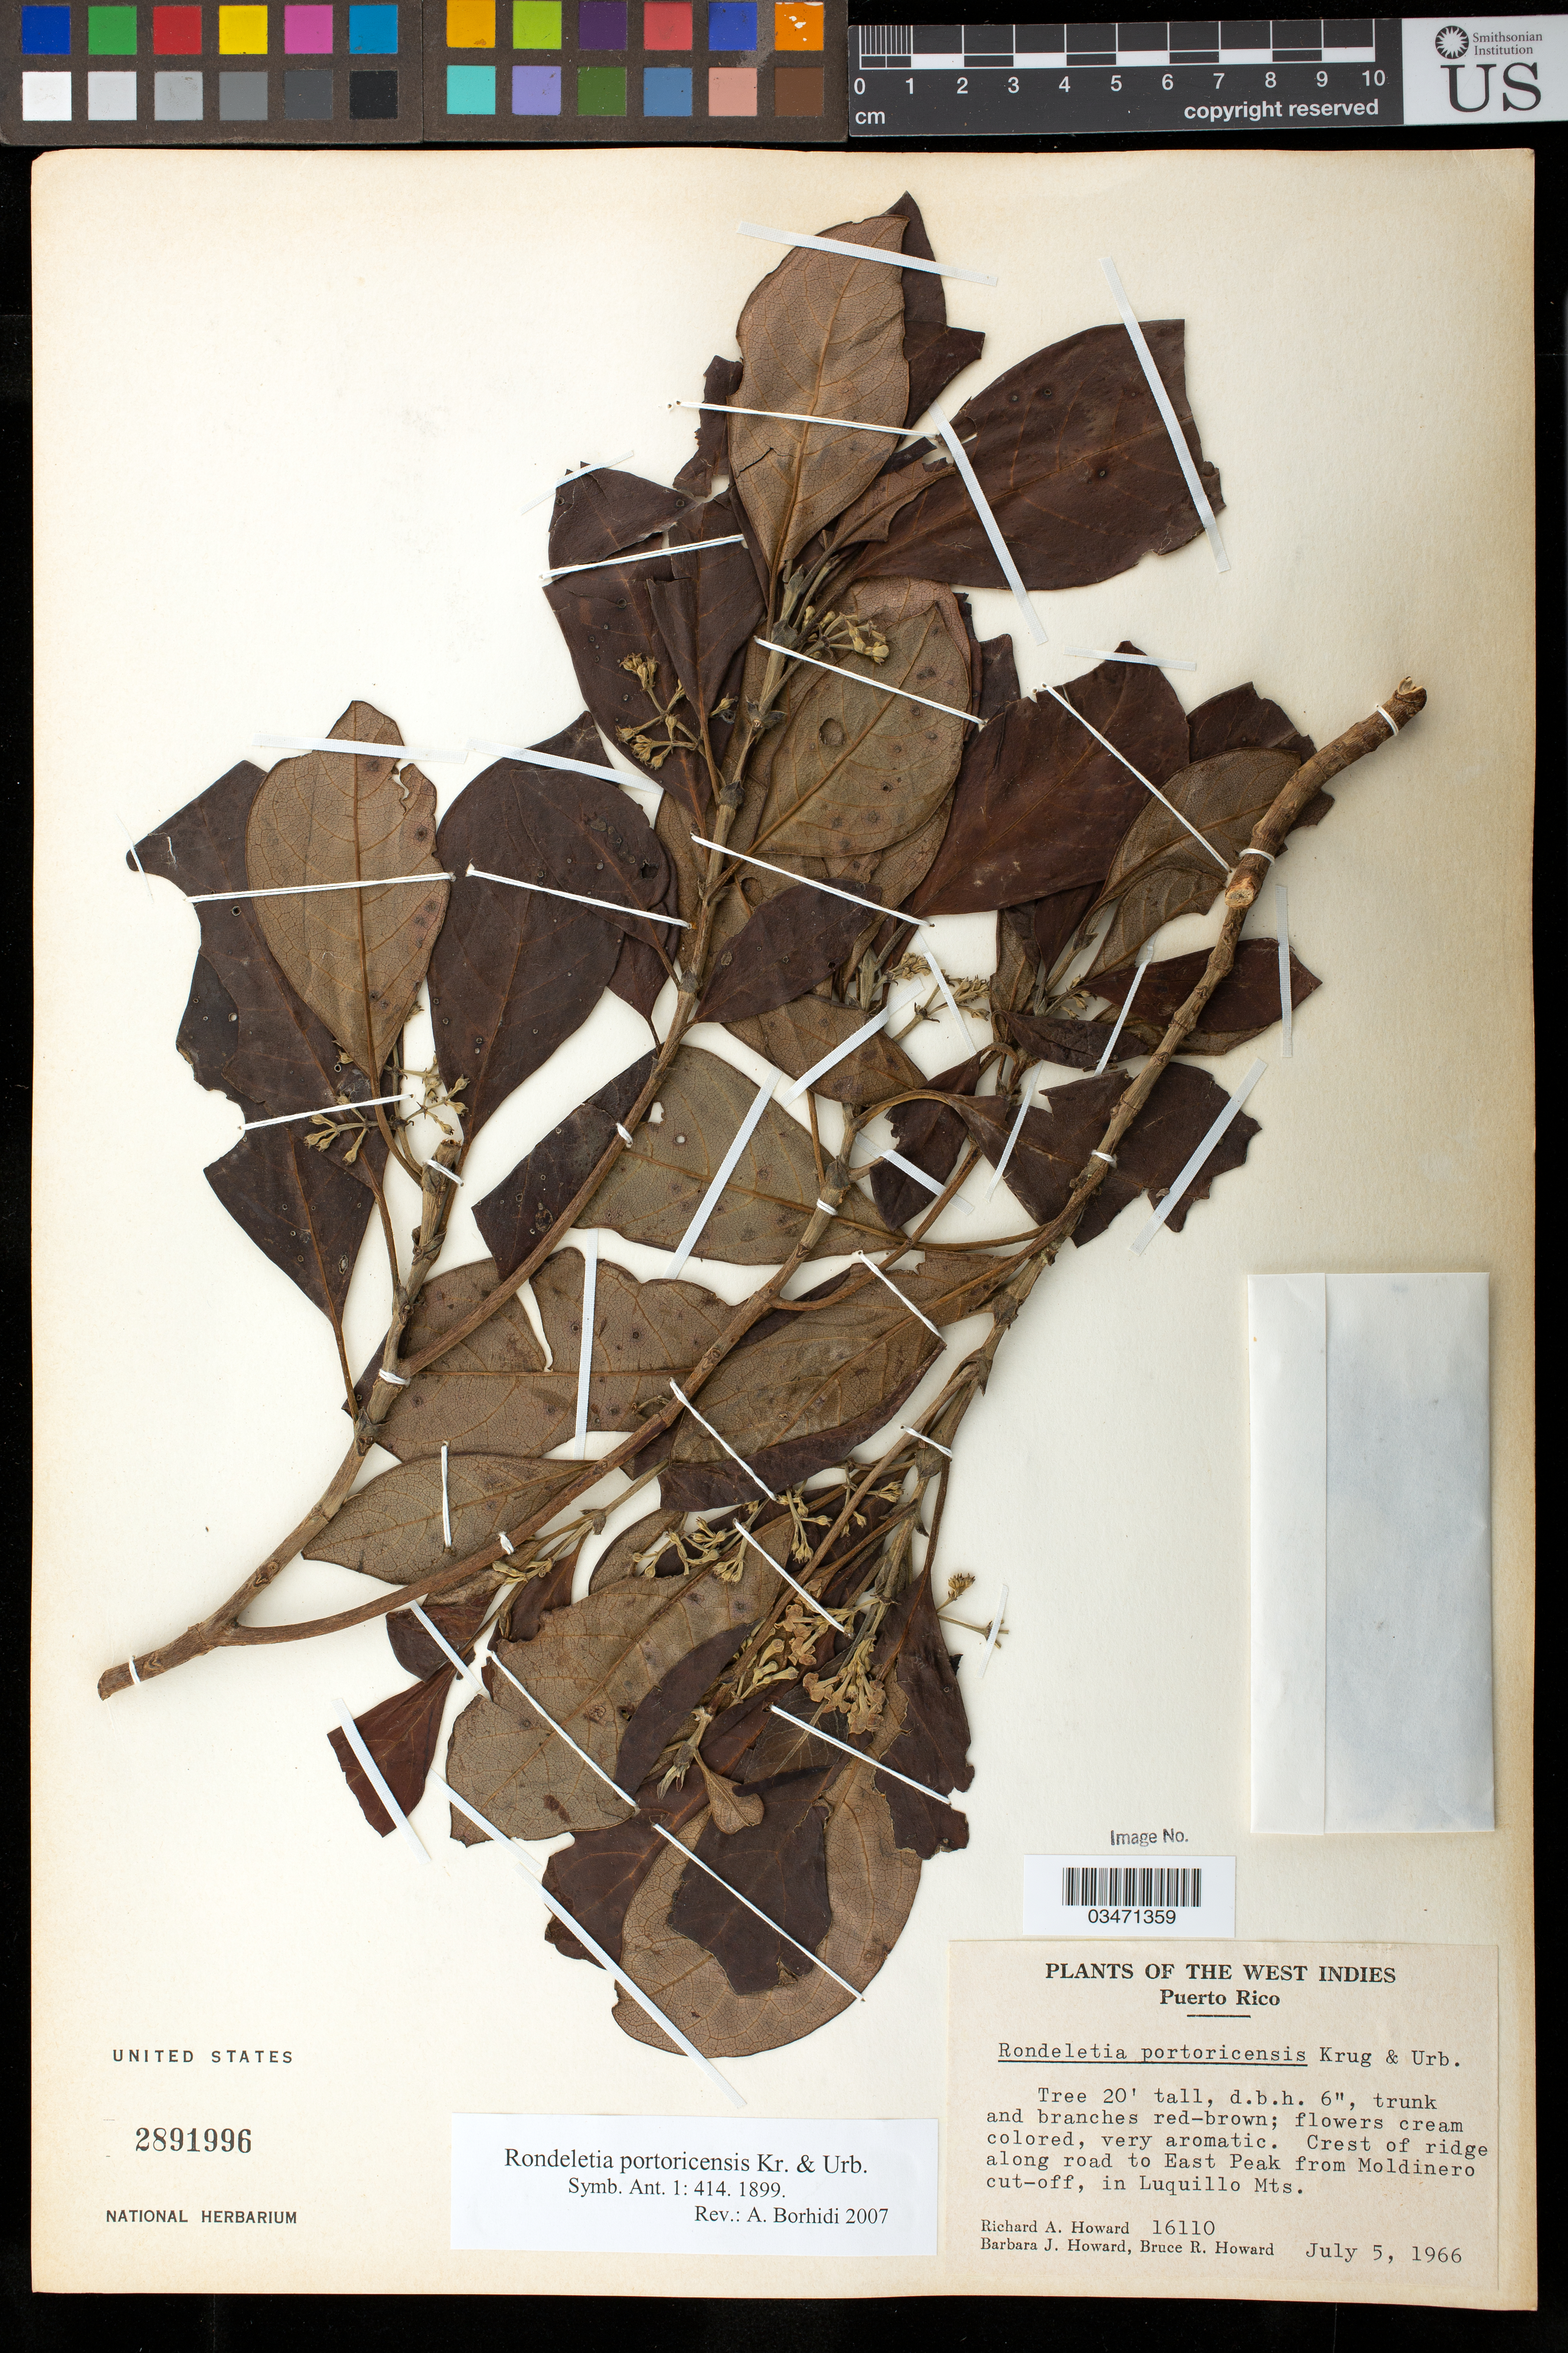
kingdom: Plantae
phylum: Tracheophyta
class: Magnoliopsida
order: Gentianales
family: Rubiaceae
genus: Rondeletia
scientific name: Rondeletia portoricensis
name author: Krug & Urb.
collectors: R. A. Howard, B. Howard & B. Howard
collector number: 16110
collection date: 1966-07-05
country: Puerto Rico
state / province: Luquillo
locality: Crest of ridge along road to East Peak from Moldineiro cut-off, Luquillo Mts.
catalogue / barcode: US 2891996